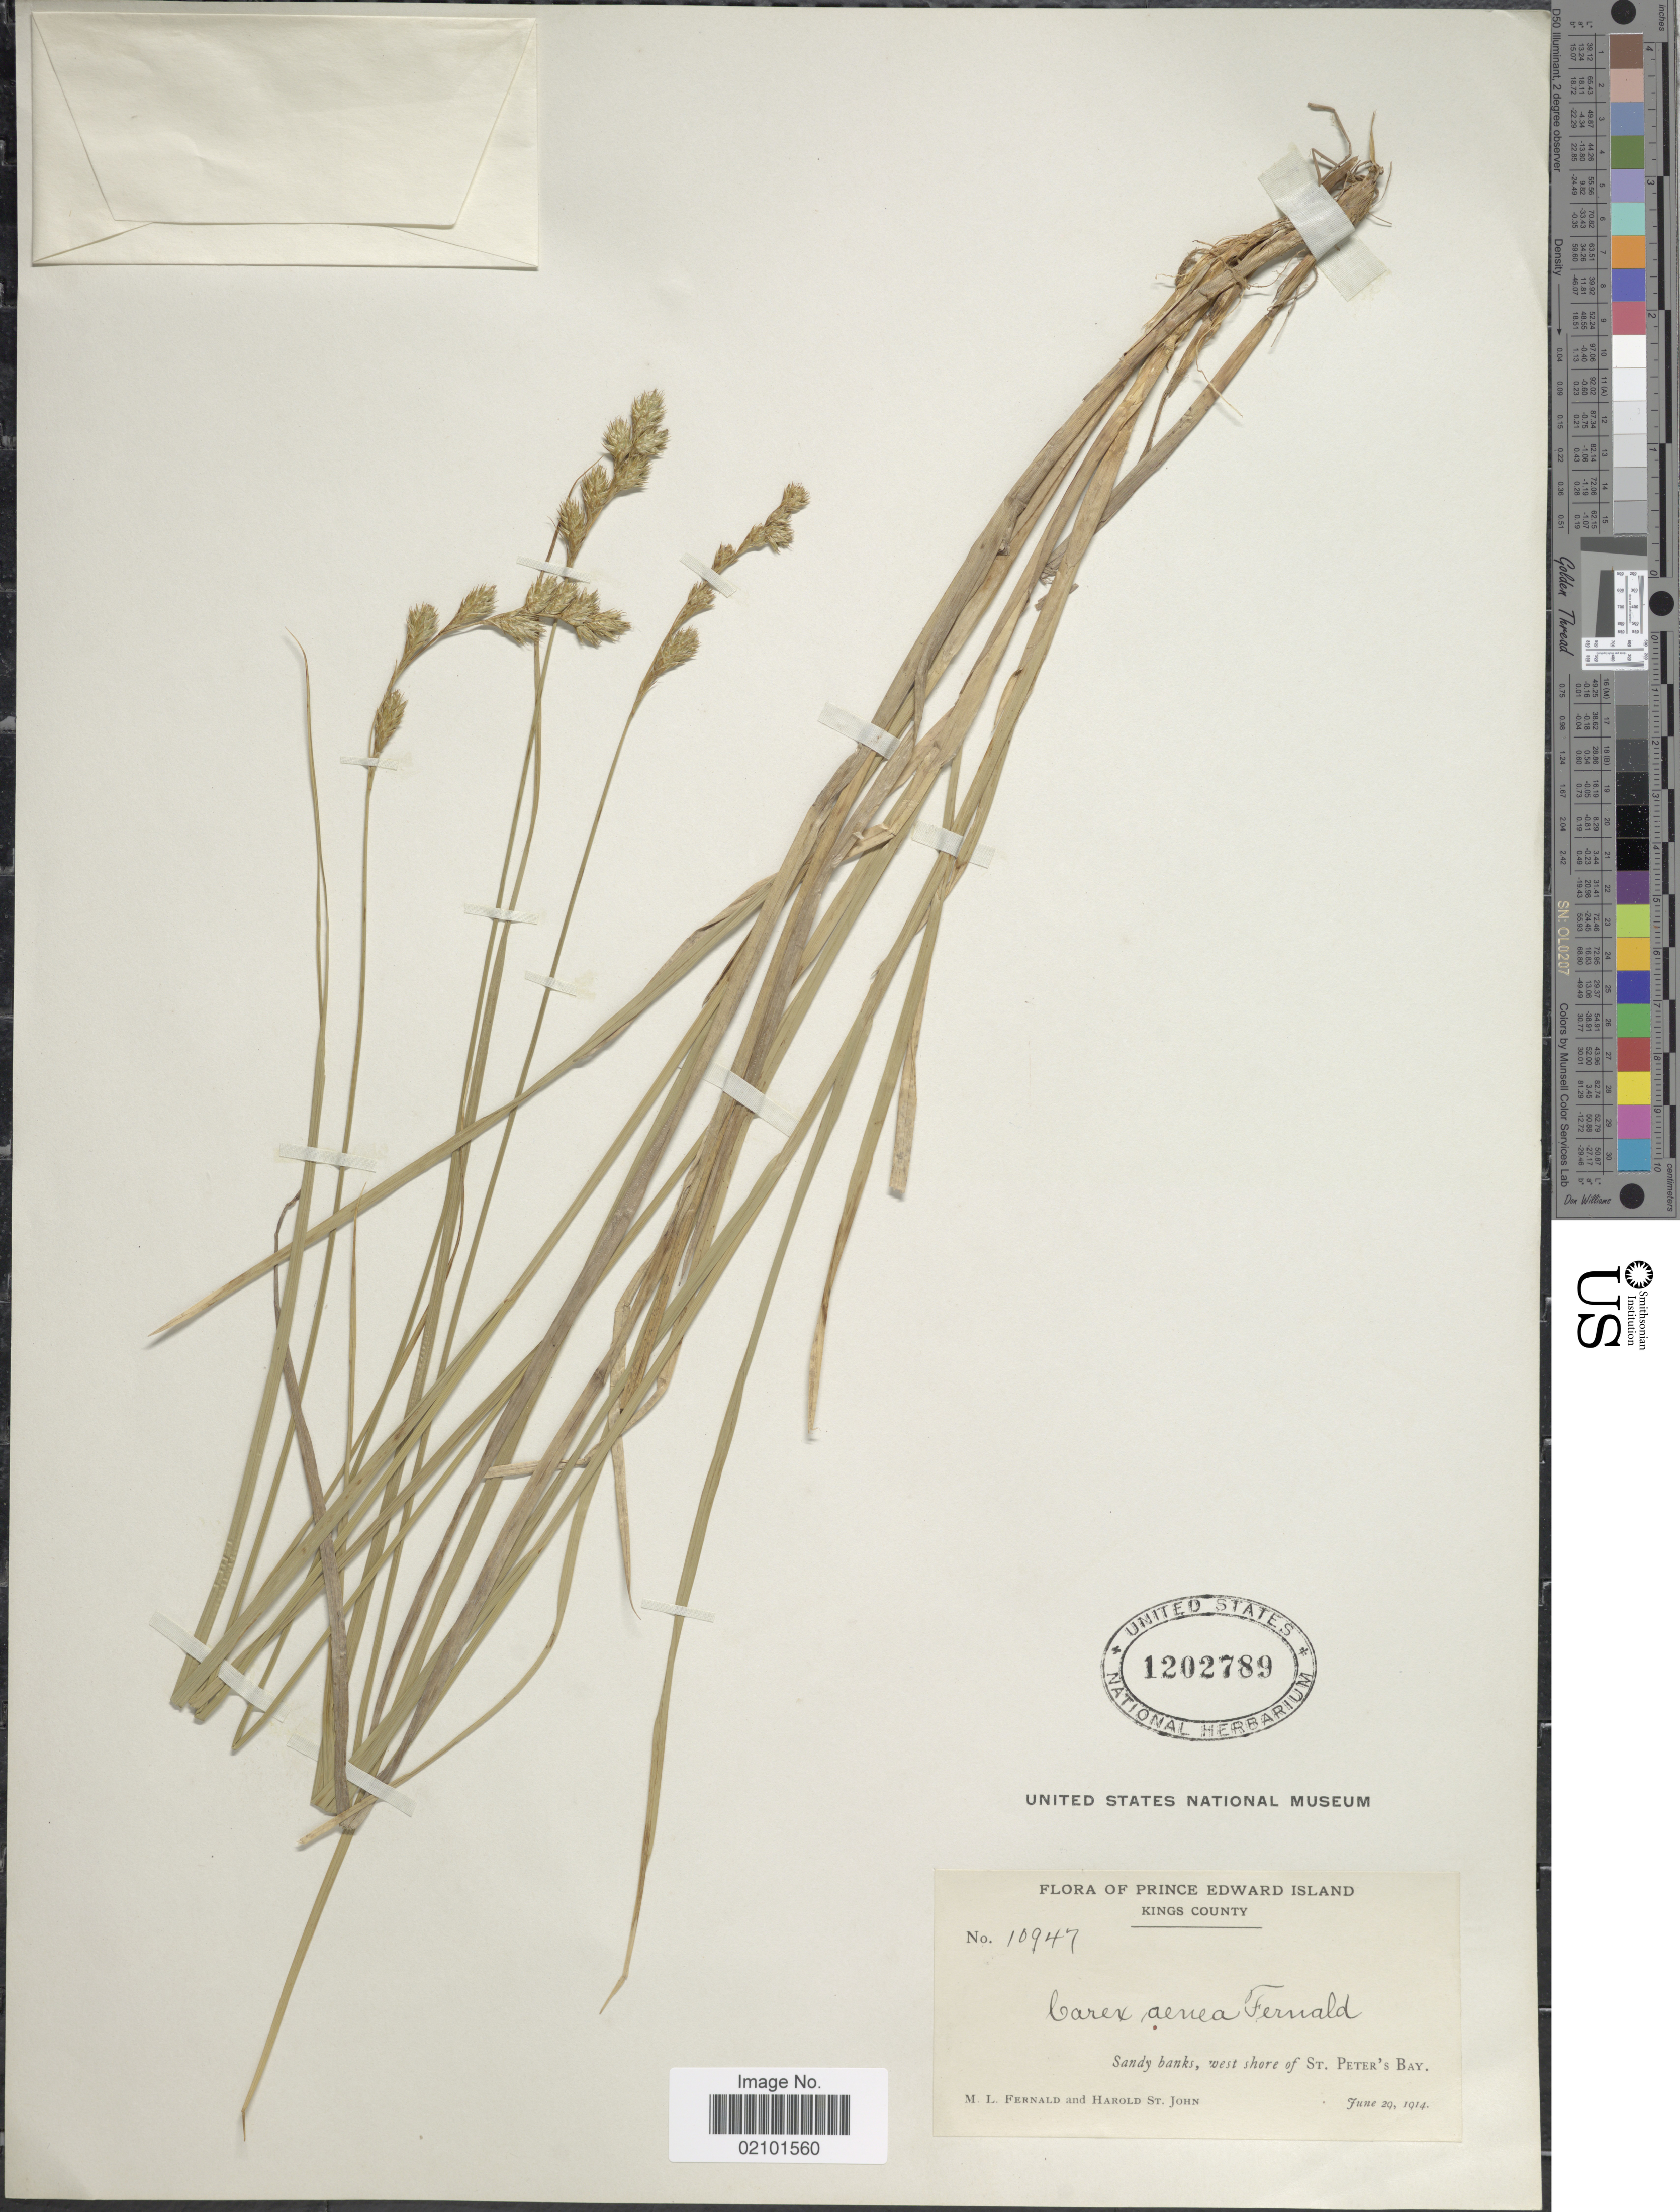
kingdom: Plantae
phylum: Tracheophyta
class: Liliopsida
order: Poales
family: Cyperaceae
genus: Carex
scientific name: Carex foenea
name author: Willd.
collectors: M. L. Fernald & H. St. John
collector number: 10947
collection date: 1914-06-20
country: Canada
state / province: Prince Edward Island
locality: Kings County, West shore of St. Peter's Bay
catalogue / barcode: US 1202789